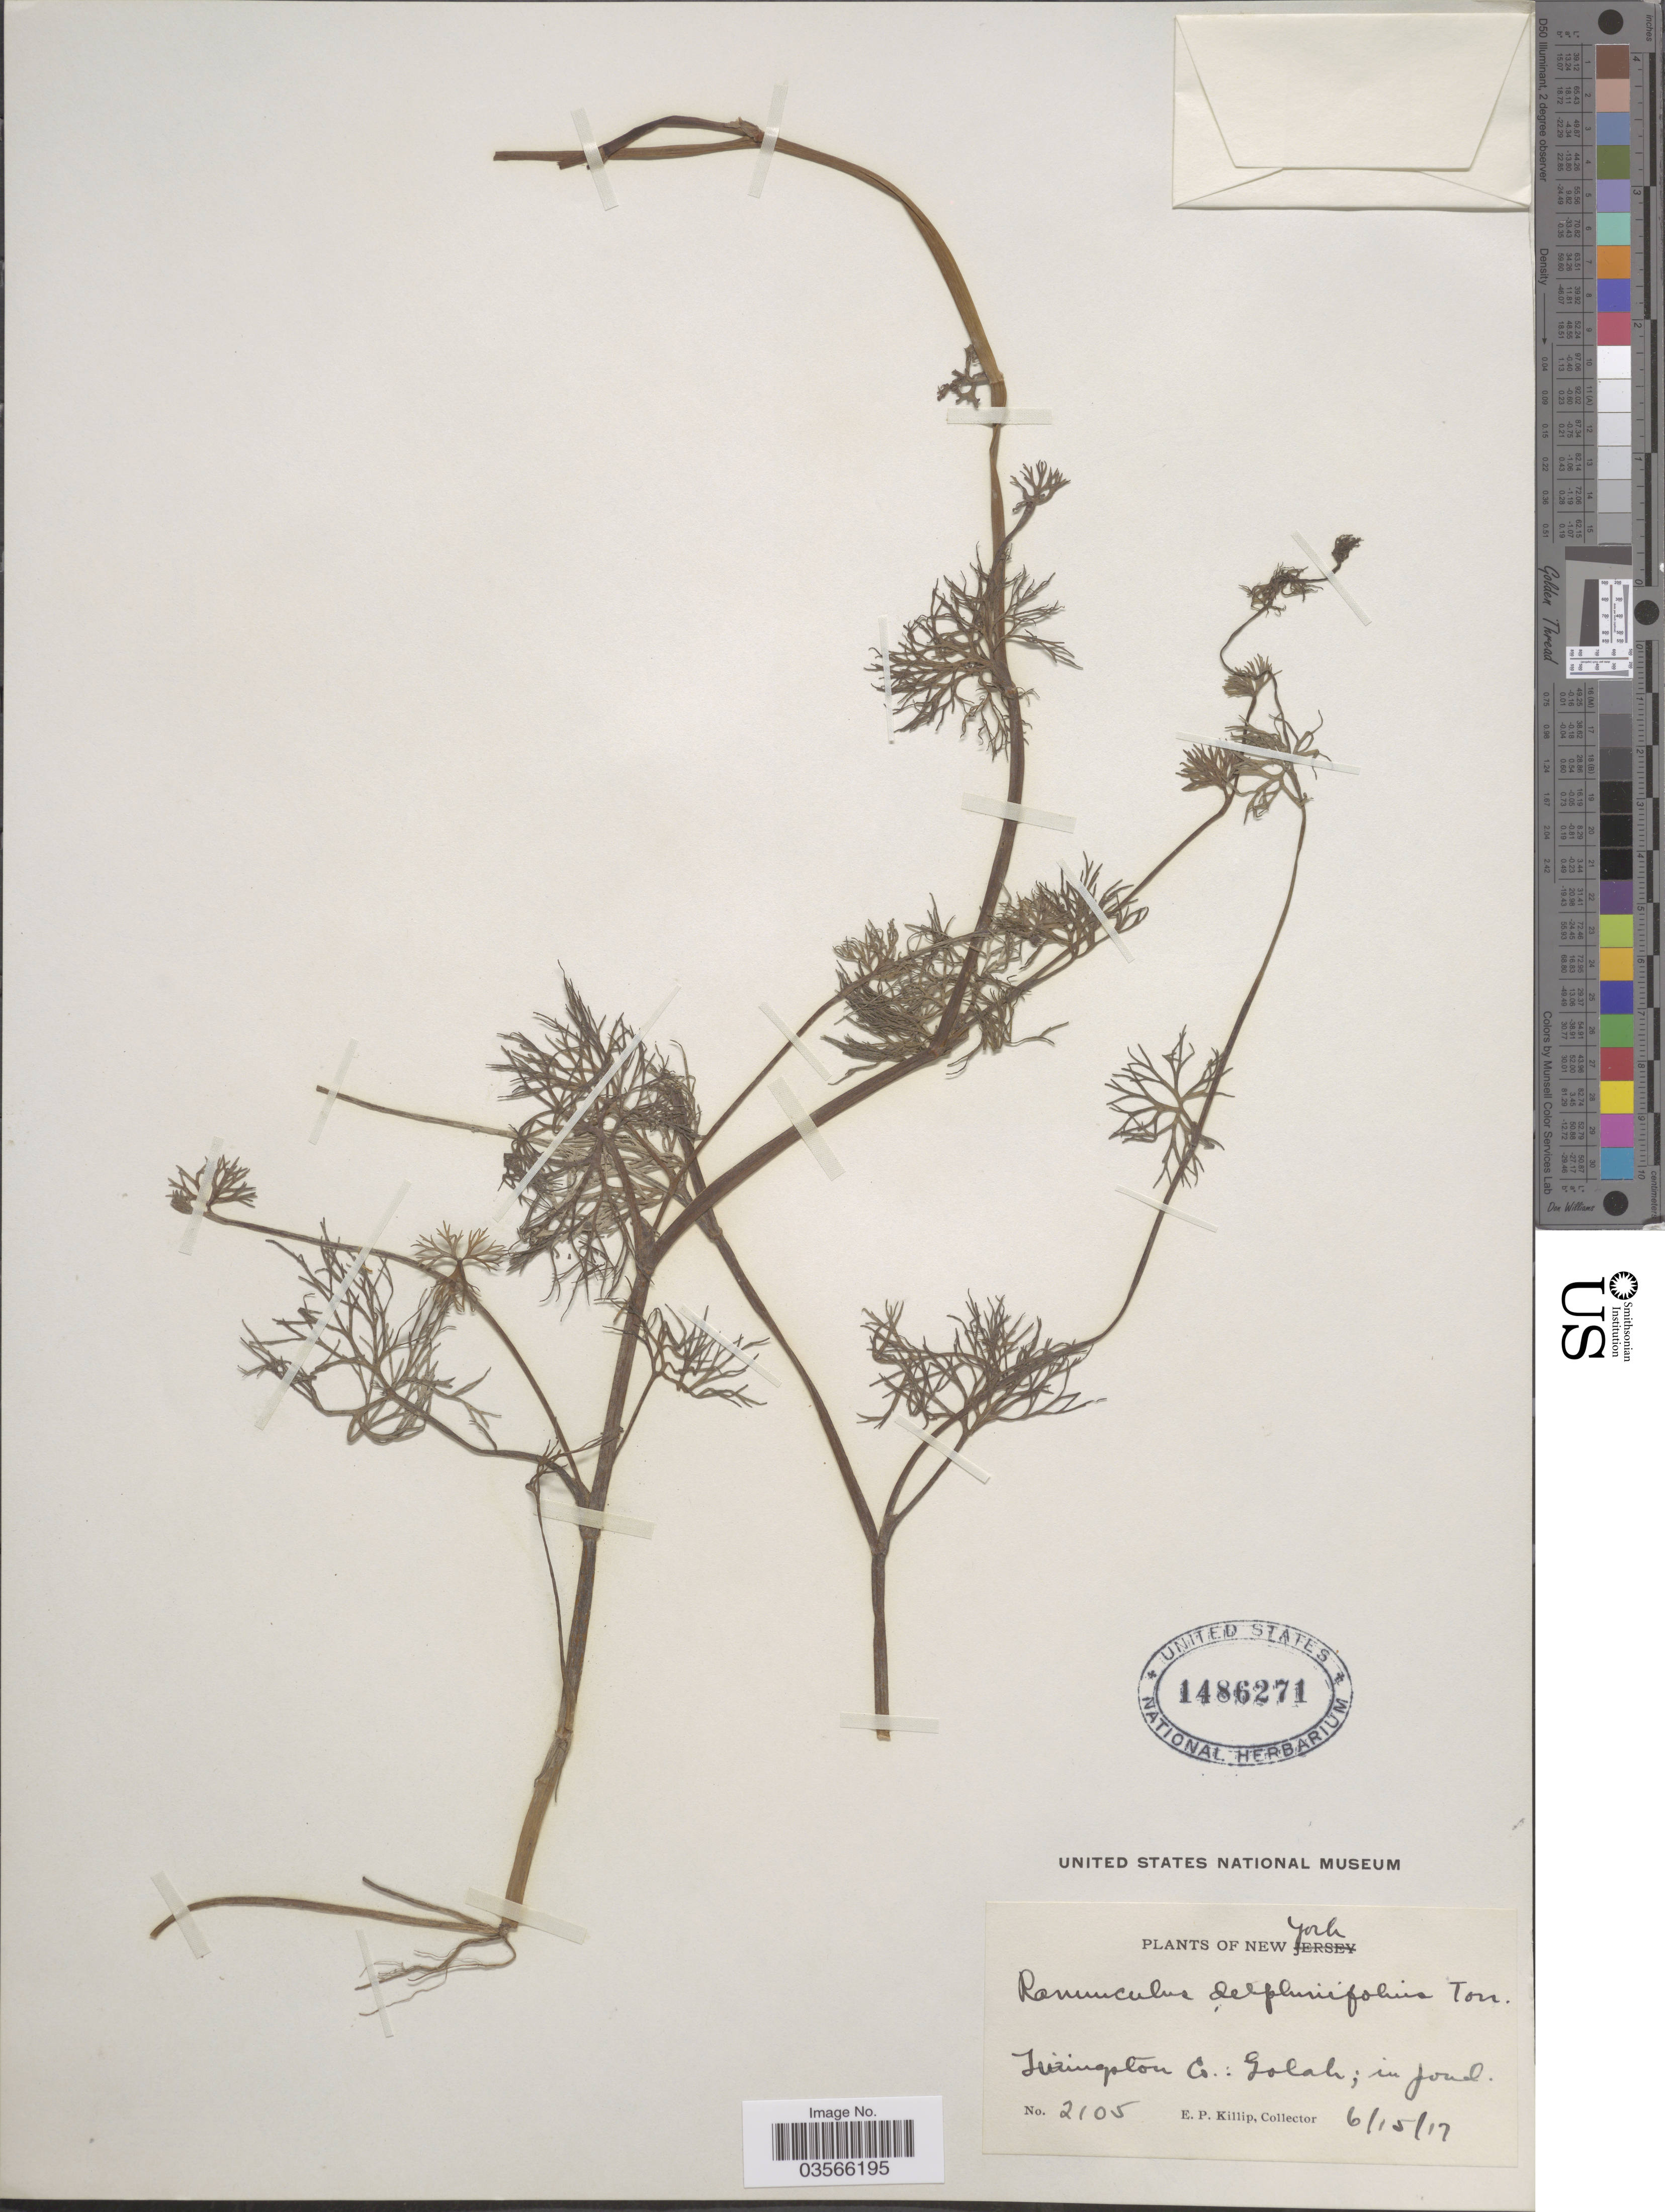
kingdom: Plantae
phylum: Tracheophyta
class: Magnoliopsida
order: Ranunculales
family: Ranunculaceae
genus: Ranunculus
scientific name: Ranunculus flabellaris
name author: Raf.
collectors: E. P. Killip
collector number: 2105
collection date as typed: Transcribed d/m/y: 15/6/17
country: United States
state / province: New York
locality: Livingston Co.: Golah; in pond.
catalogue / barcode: US 1486271